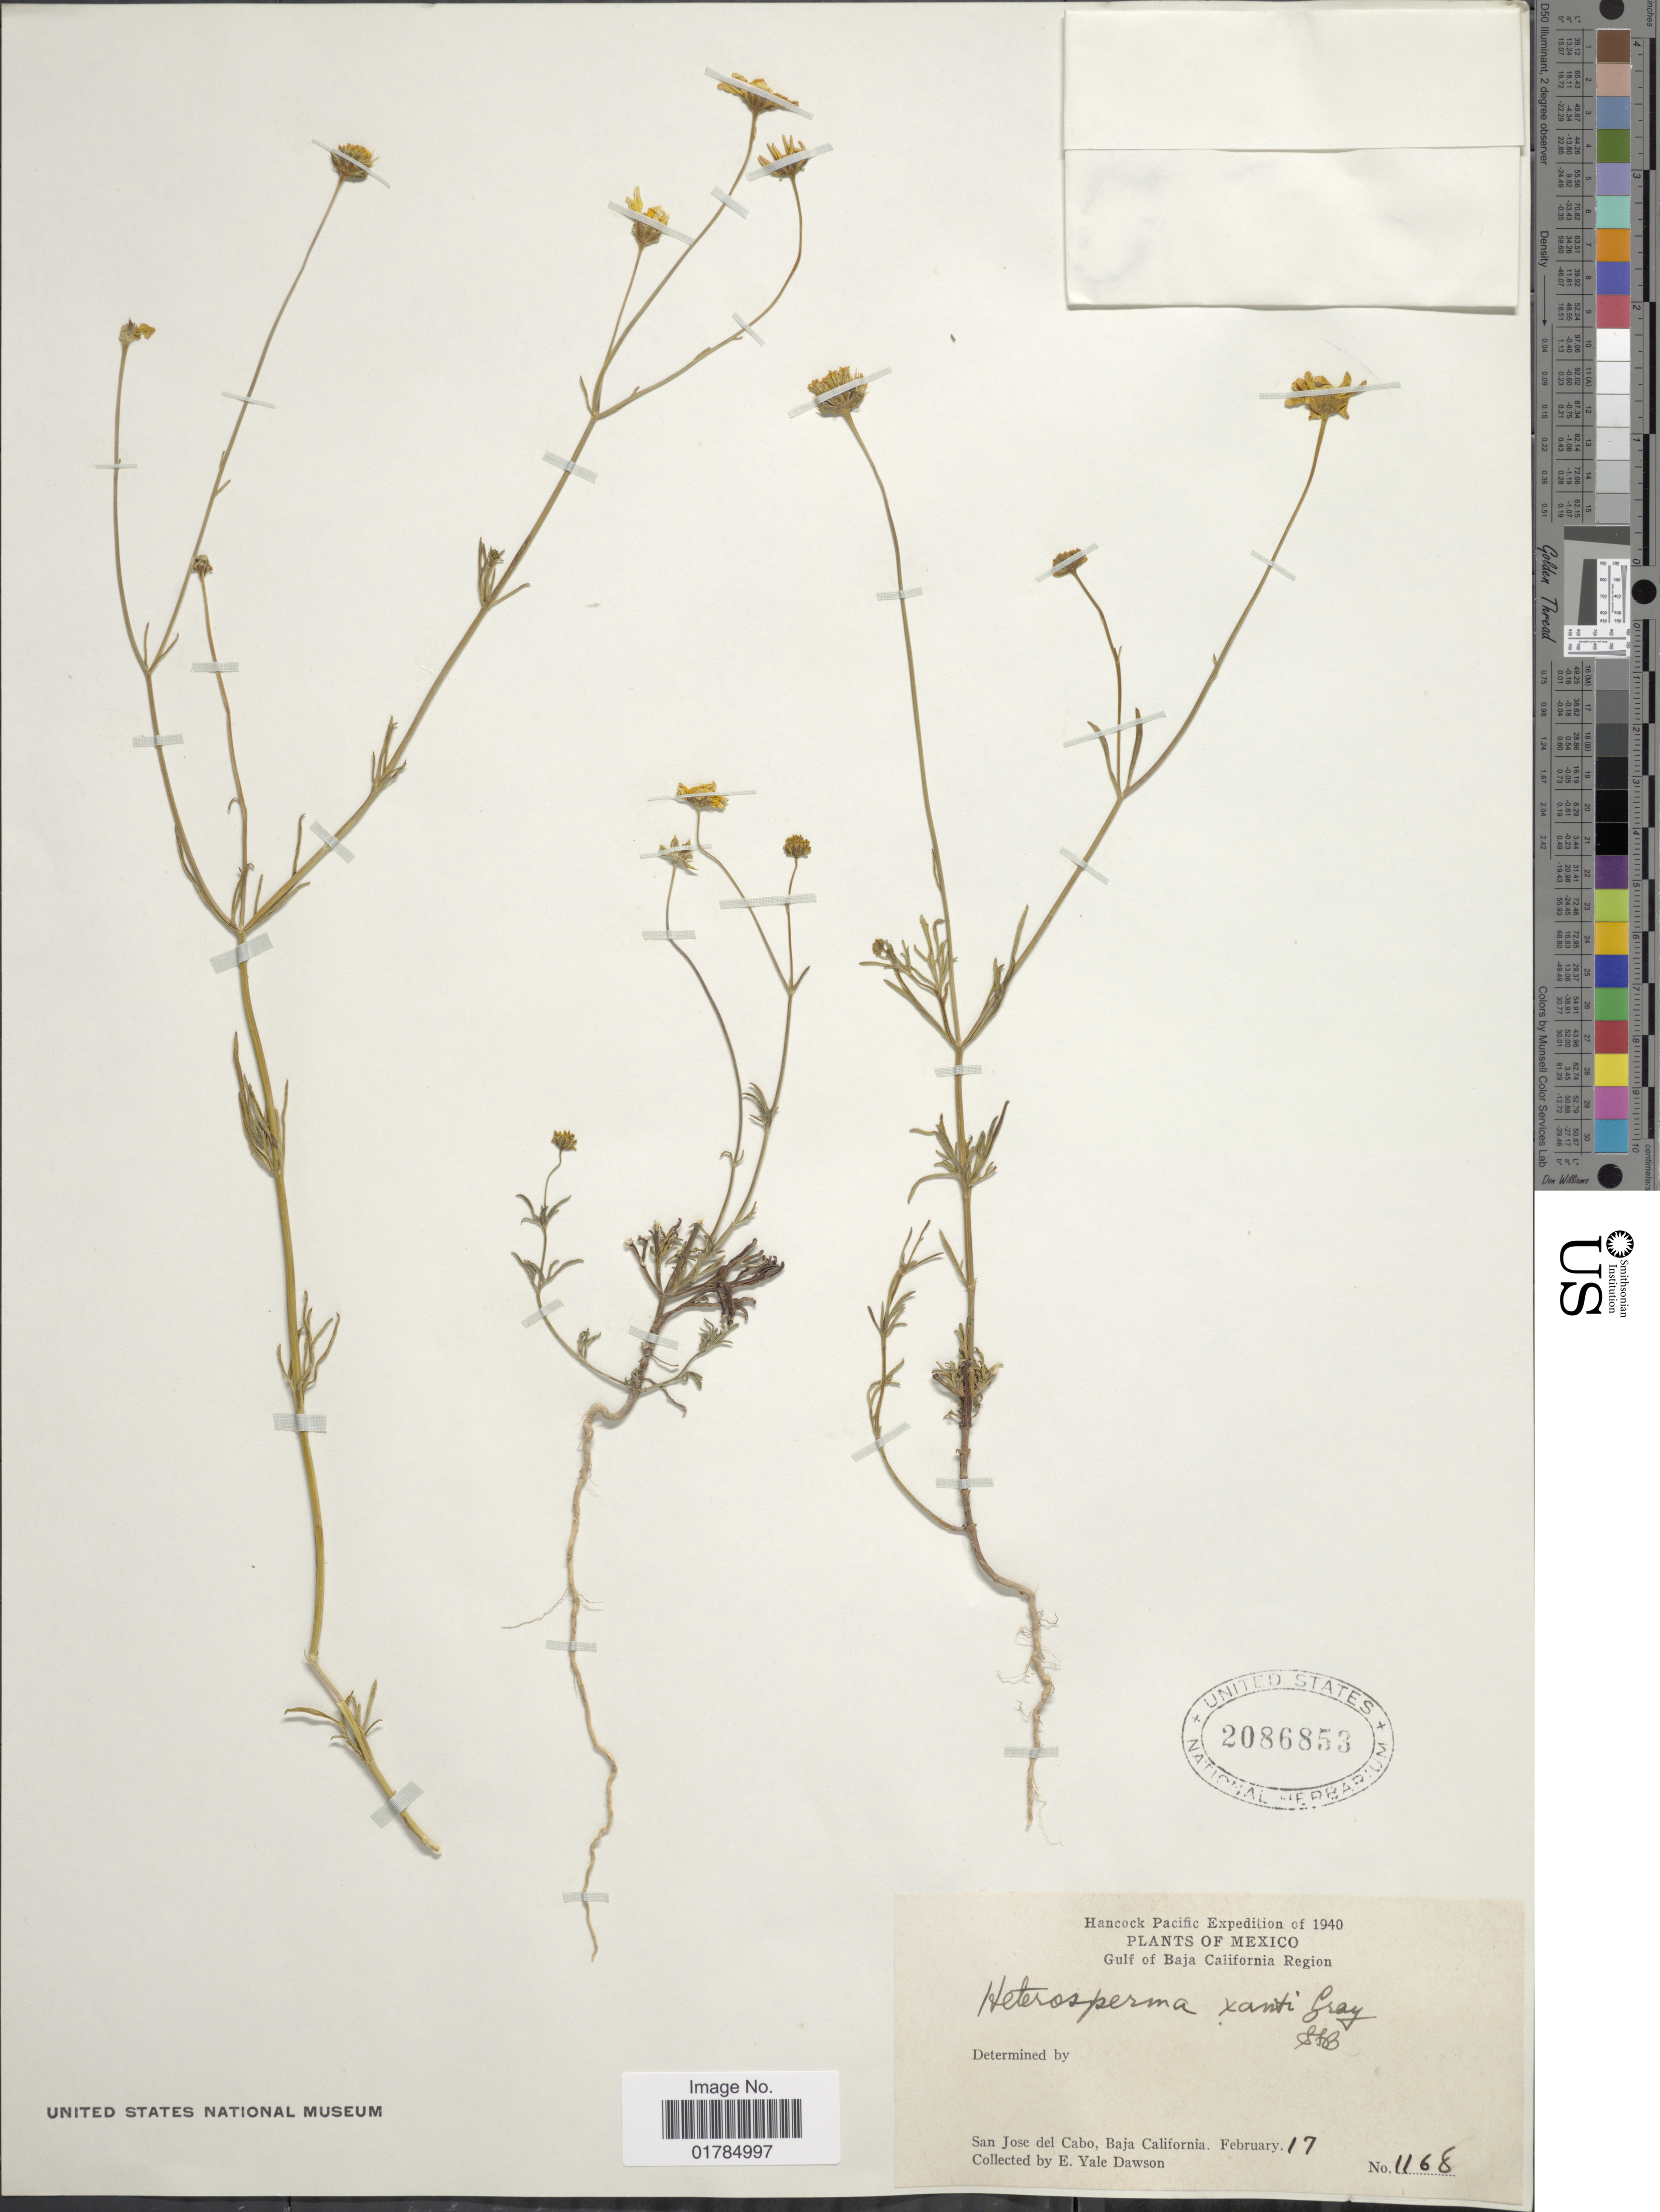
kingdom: Plantae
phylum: Tracheophyta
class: Magnoliopsida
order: Asterales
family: Asteraceae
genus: Heterosperma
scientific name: Heterosperma xanti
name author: Sherff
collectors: N. Yensen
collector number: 1168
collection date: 1940-02-17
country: Mexico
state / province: Baja California Sur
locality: San Jose del Cabo, Baja California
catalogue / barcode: US 2086853